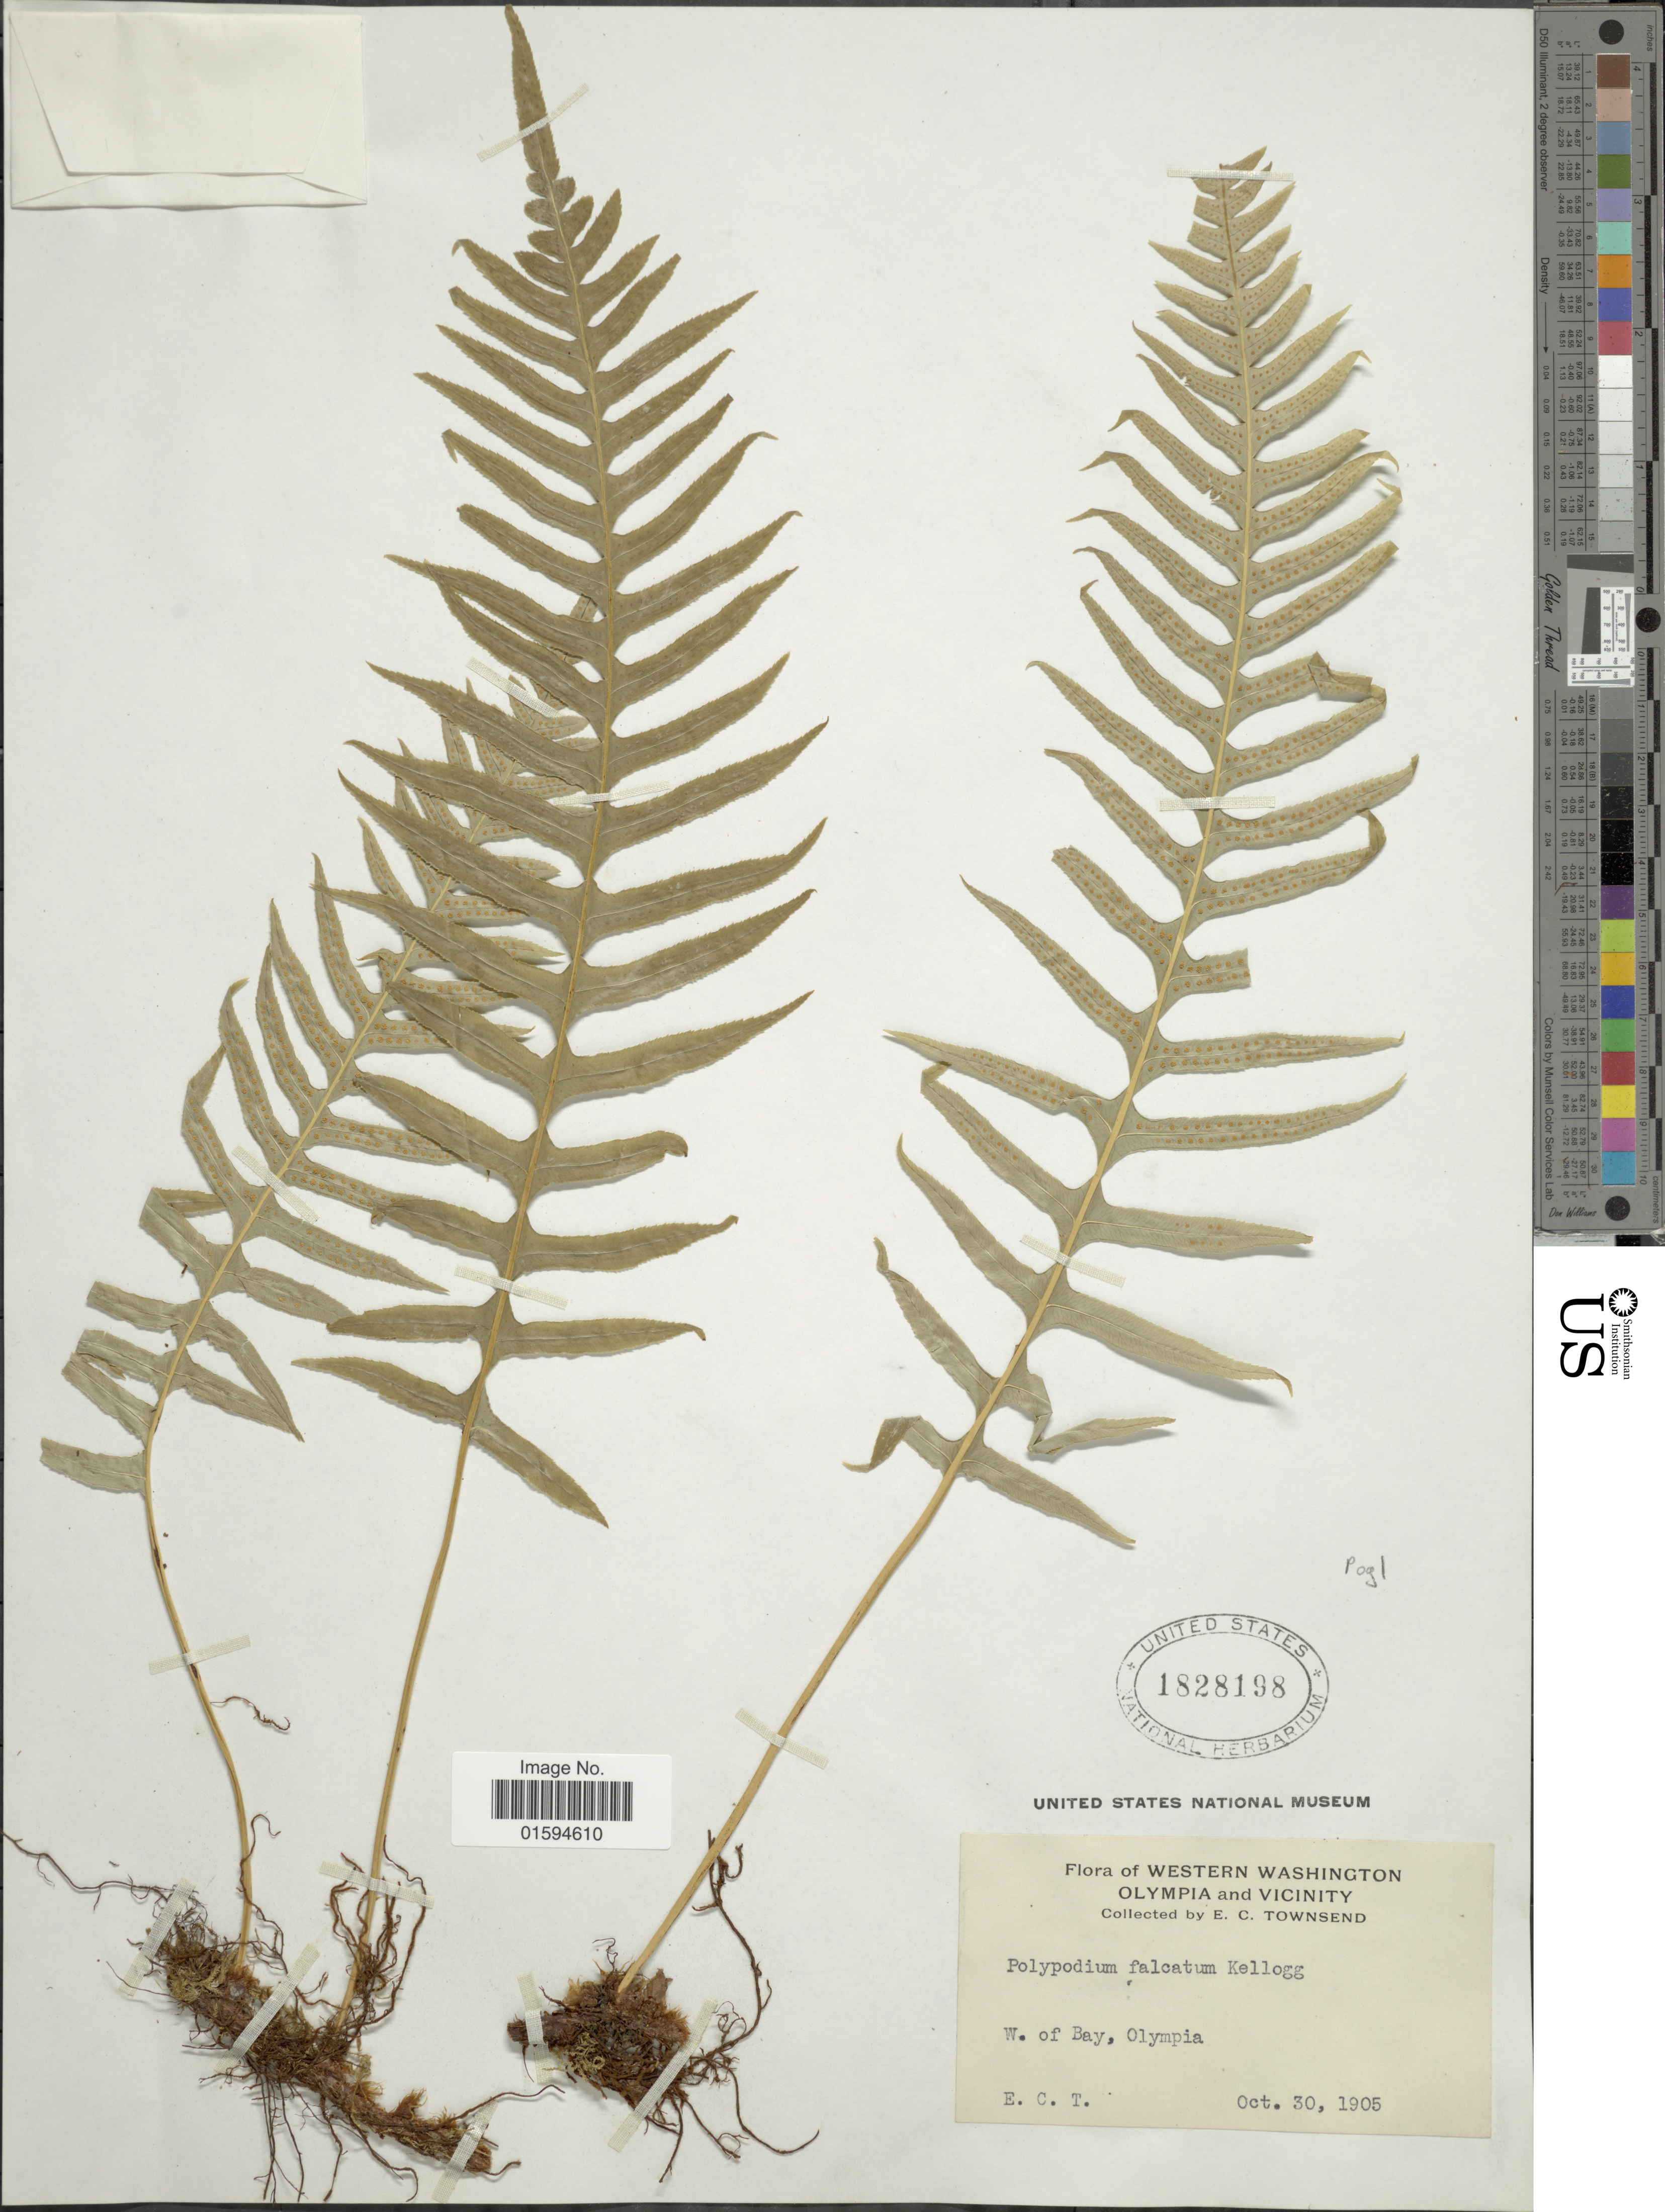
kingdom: Plantae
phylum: Tracheophyta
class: Polypodiopsida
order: Polypodiales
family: Polypodiaceae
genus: Polypodium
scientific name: Polypodium glycyrrhiza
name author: D.C. Eaton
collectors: E. C. Townsend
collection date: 1905-10-30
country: United States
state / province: Washington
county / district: Thurston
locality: Western Washington Olympia and vicinity, W. of Bay, Olympia.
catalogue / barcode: US 1828198